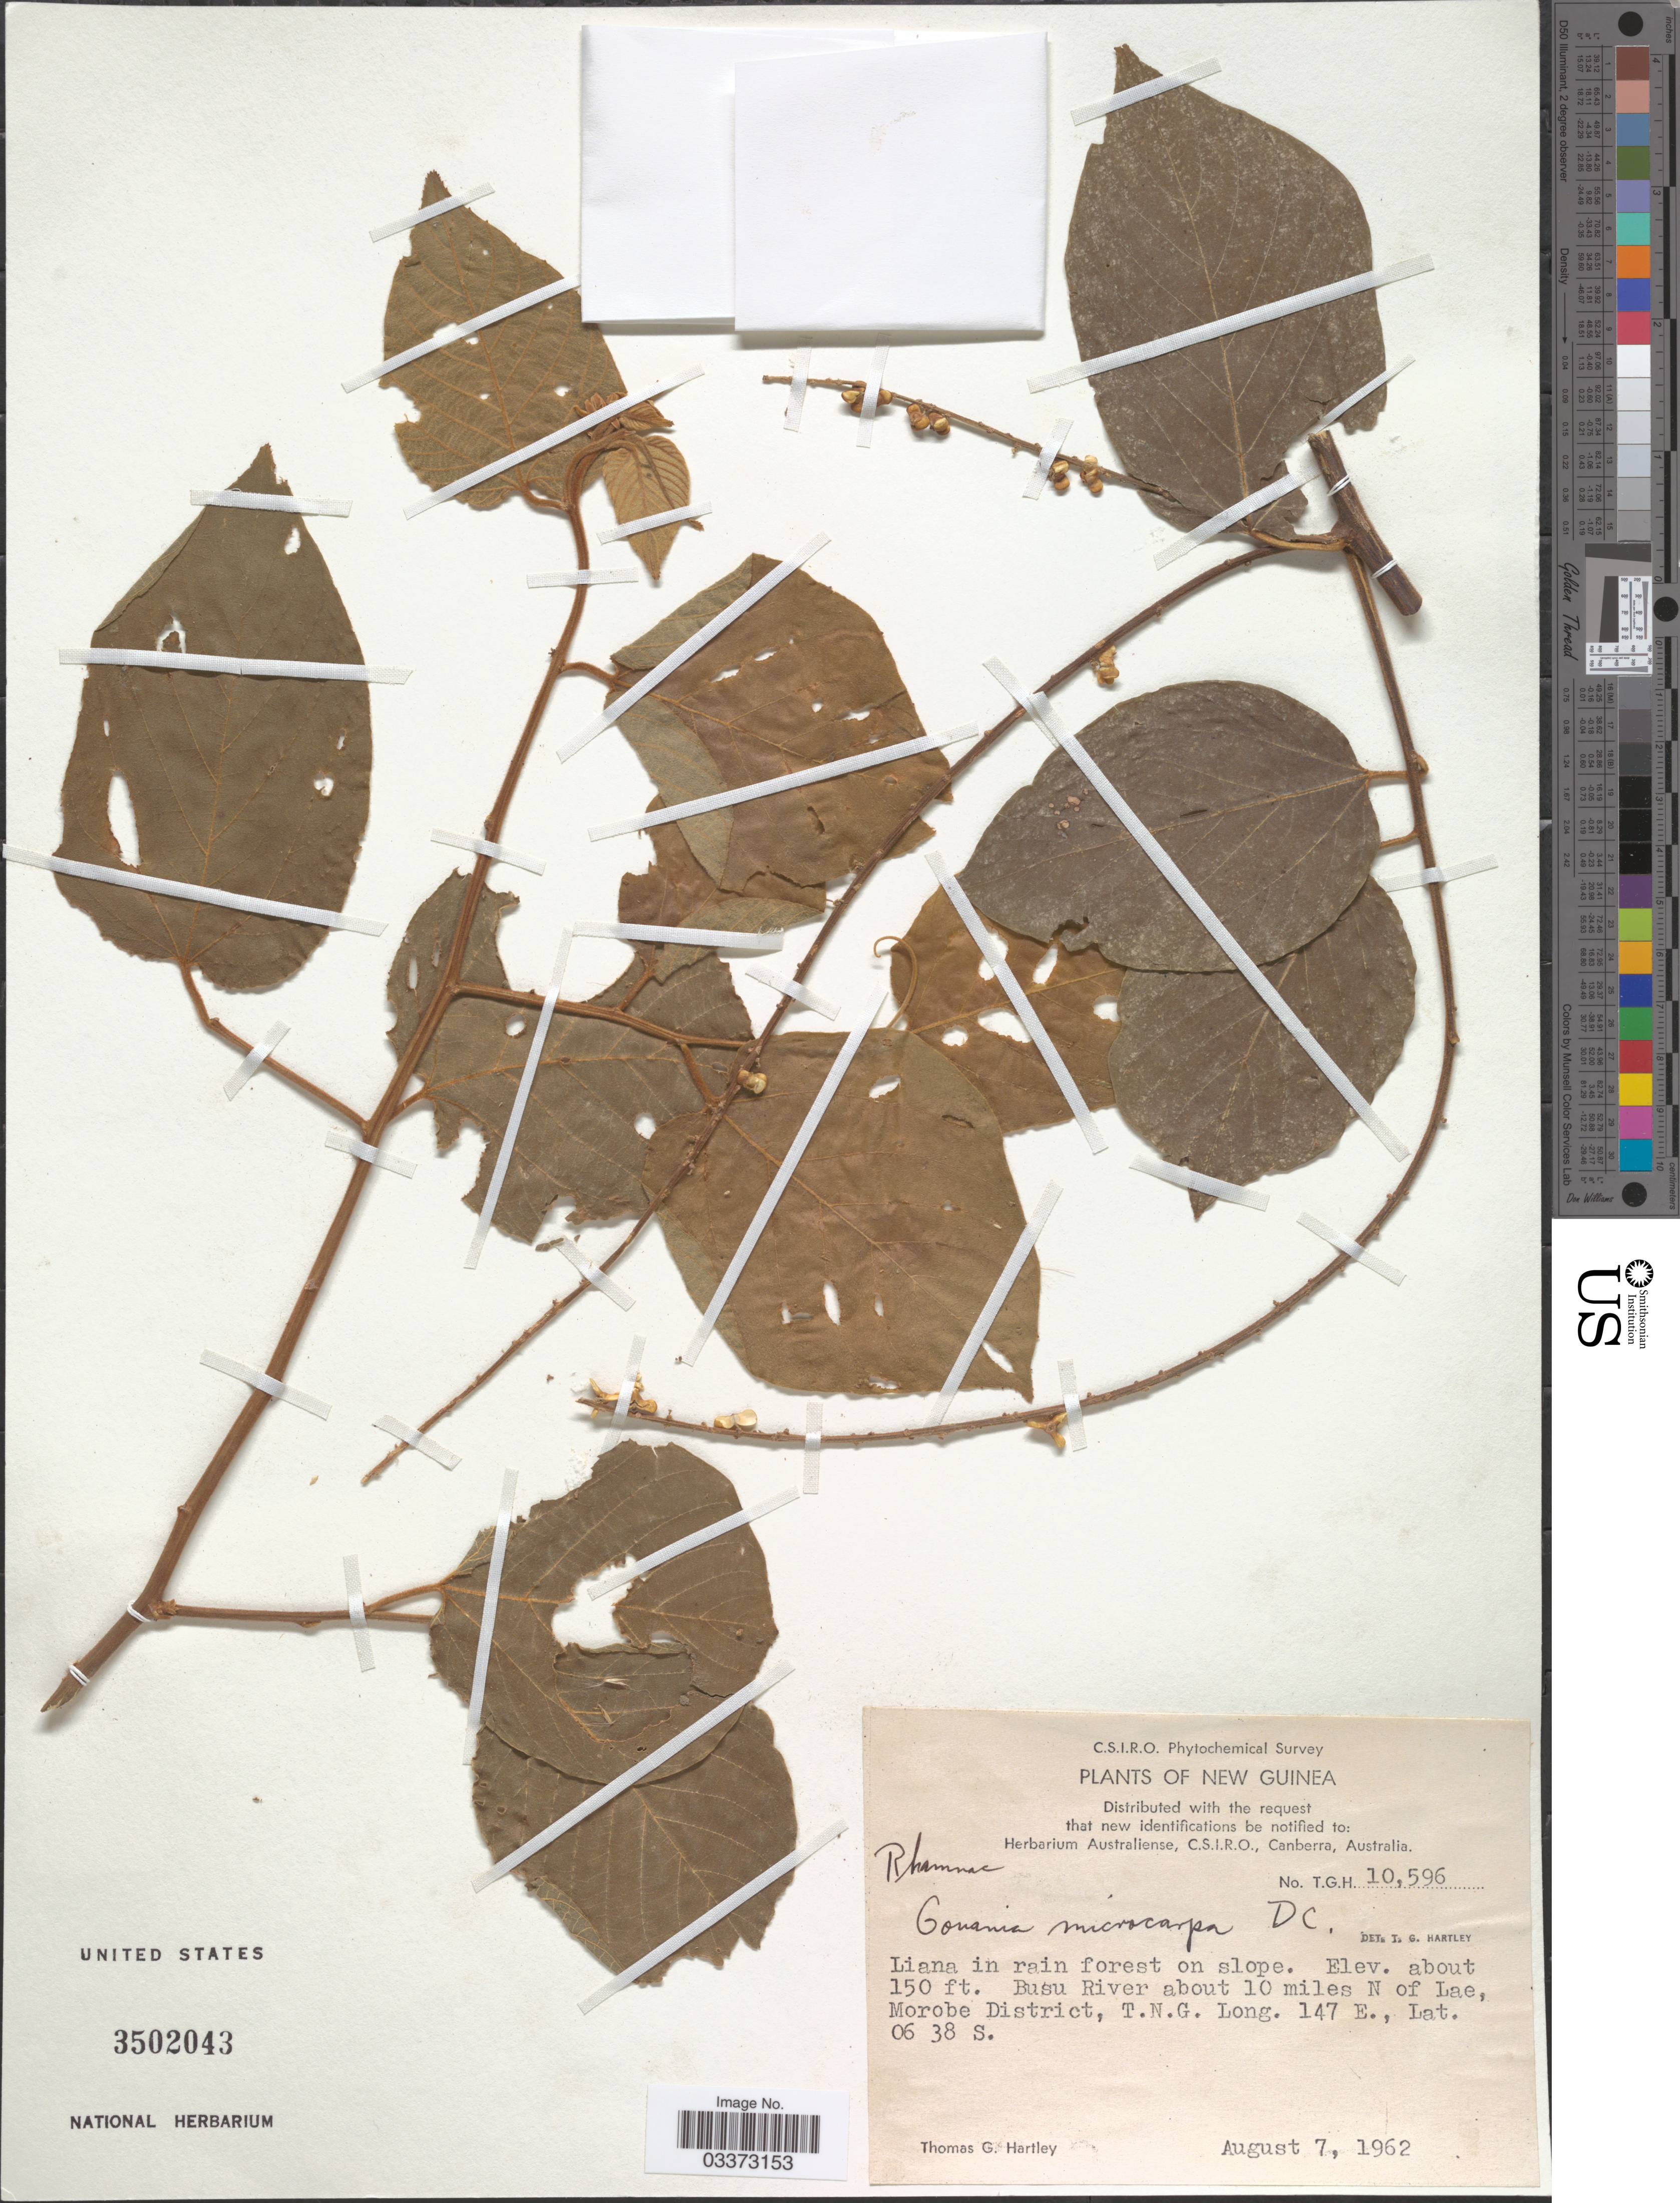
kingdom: Plantae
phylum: Tracheophyta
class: Magnoliopsida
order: Rosales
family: Rhamnaceae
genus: Gouania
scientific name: Gouania microcarpa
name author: DC.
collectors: T. Hartley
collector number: T.G.H. 10596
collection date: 1962-08-07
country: Papua New Guinea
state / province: Morobe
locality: New Guinea. Bus River about 10 miles N of Lae, Morobe District, T.N.G.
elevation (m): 46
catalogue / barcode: US 3502043